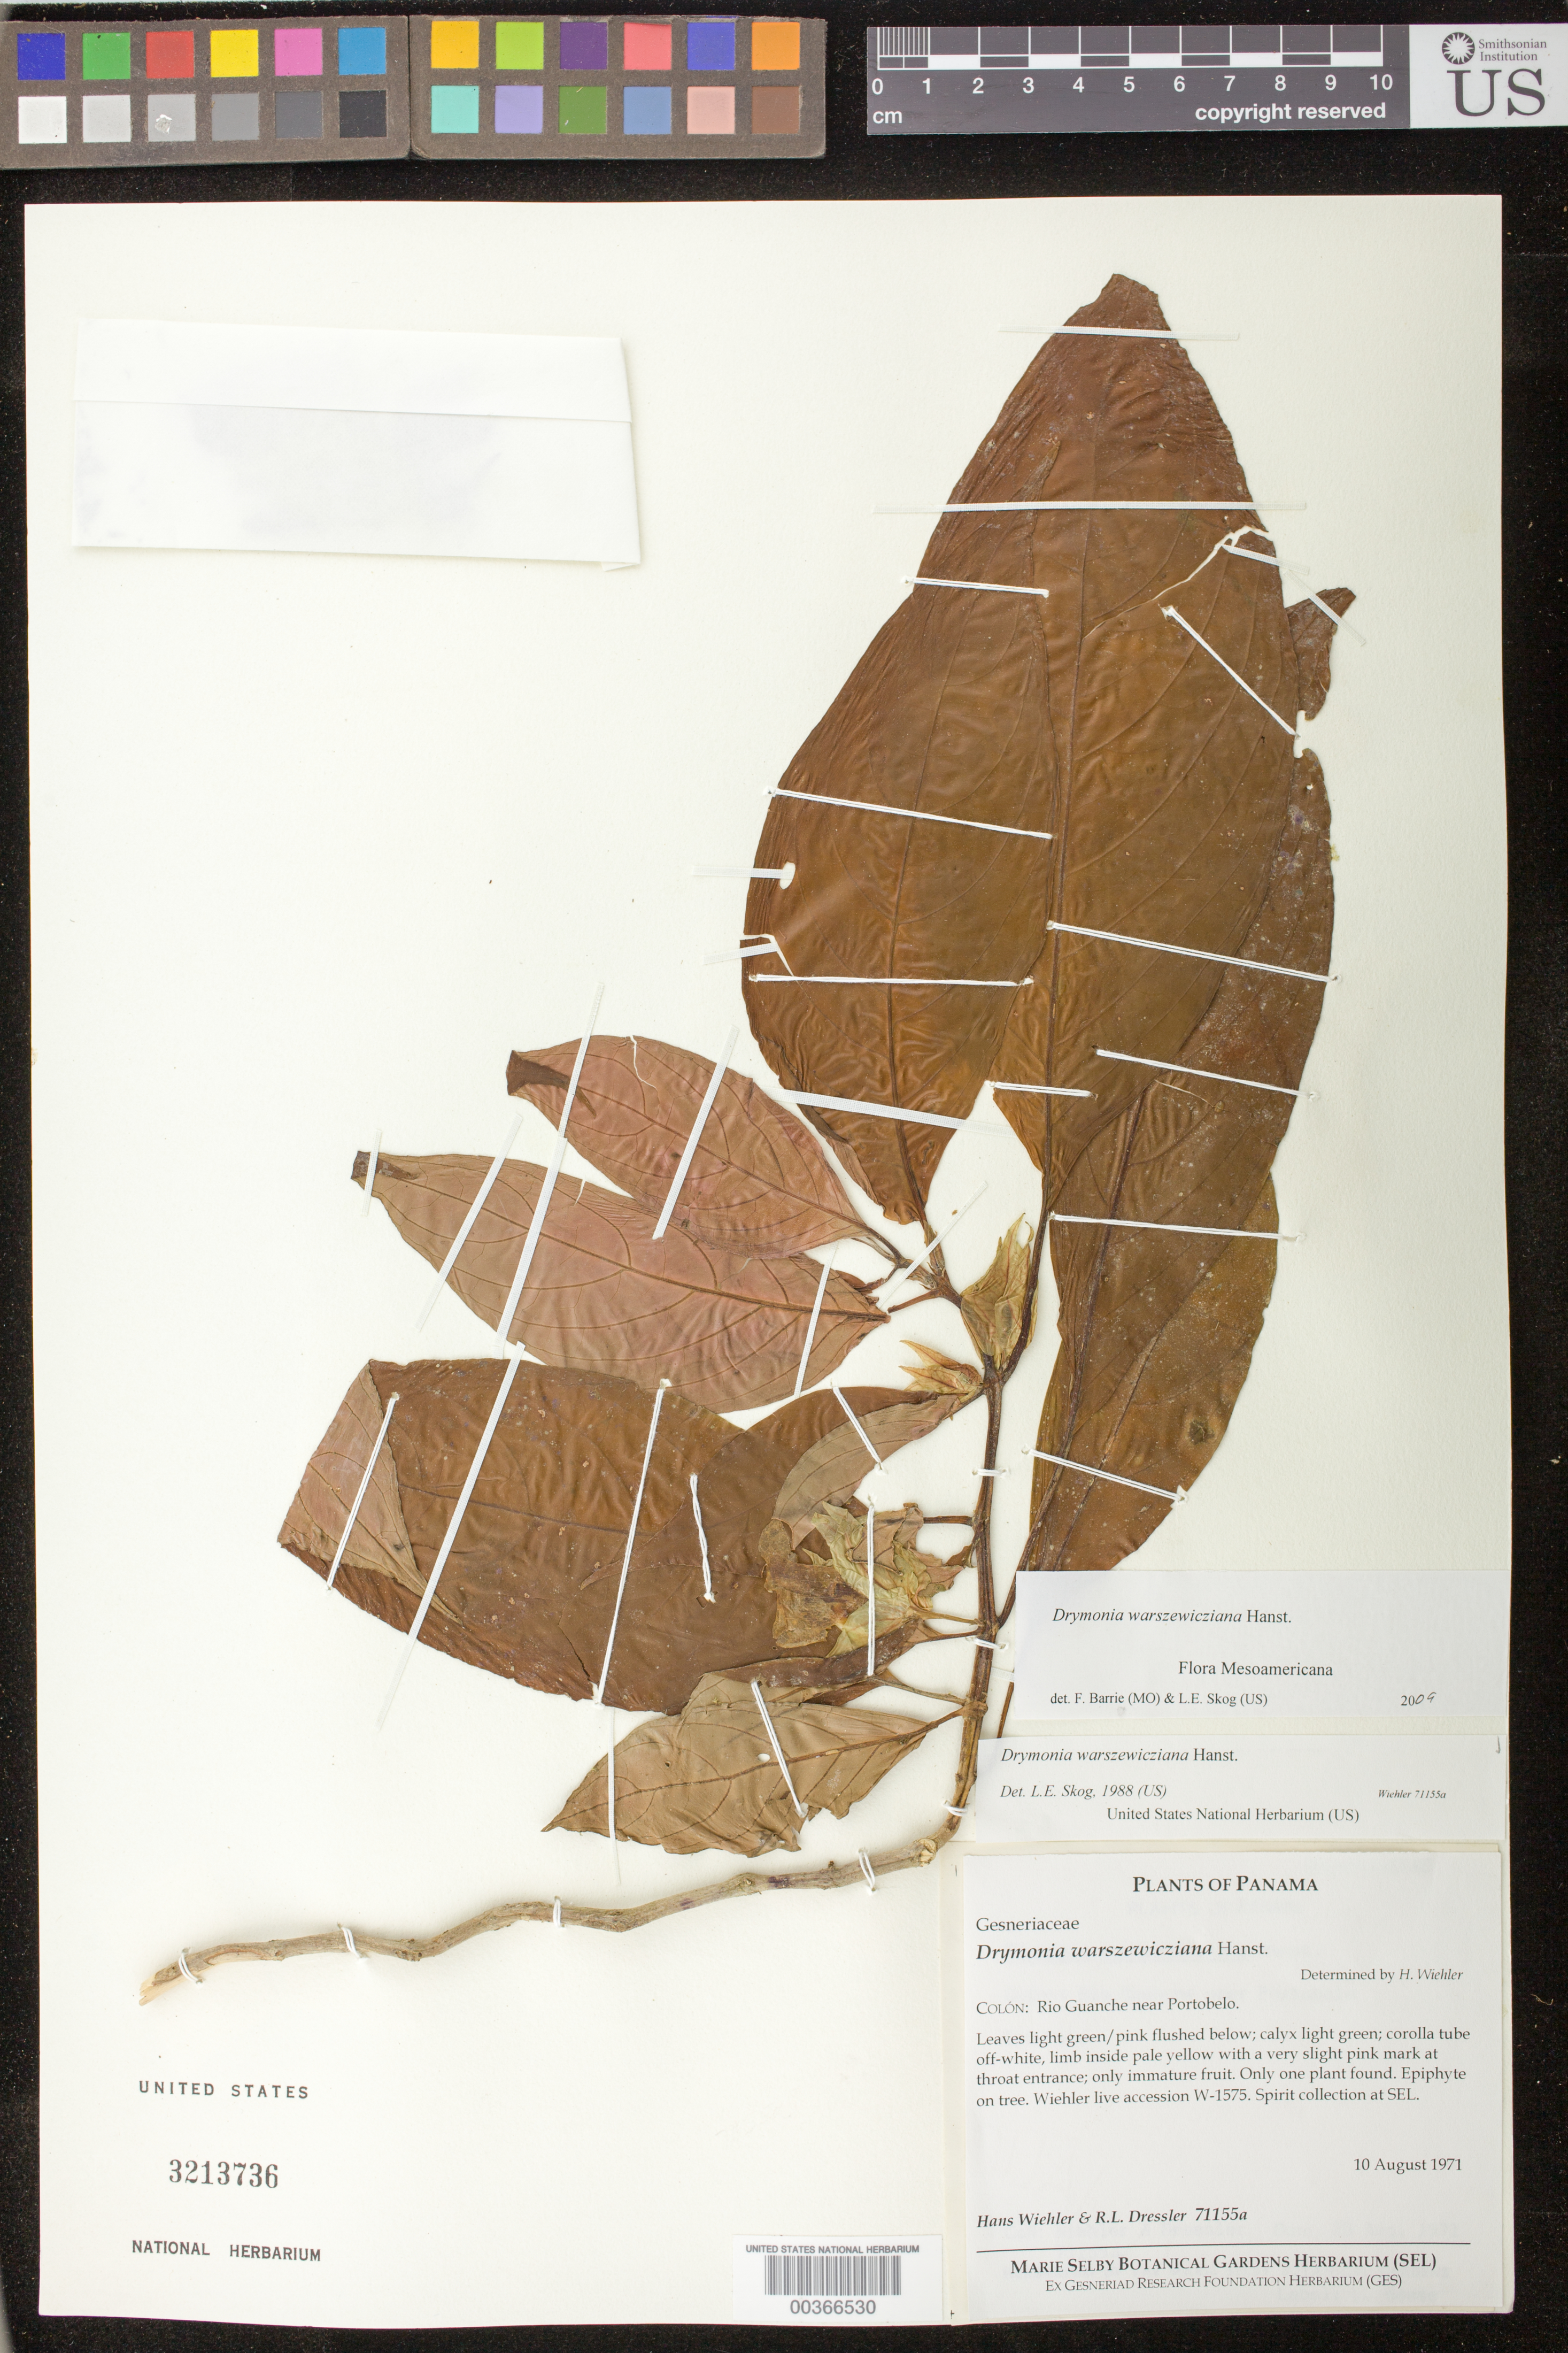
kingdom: Plantae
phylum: Tracheophyta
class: Magnoliopsida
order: Lamiales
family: Gesneriaceae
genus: Drymonia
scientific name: Drymonia warszewicziana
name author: Hanst.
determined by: Skog, Laurence E.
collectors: H. J. Wiehler & R. Dressler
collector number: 71155 a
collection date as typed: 10 Aug 1971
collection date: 1971-08-10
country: Panama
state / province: Colón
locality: Colón: Rio Guanche near Portobelo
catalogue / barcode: US 3213736